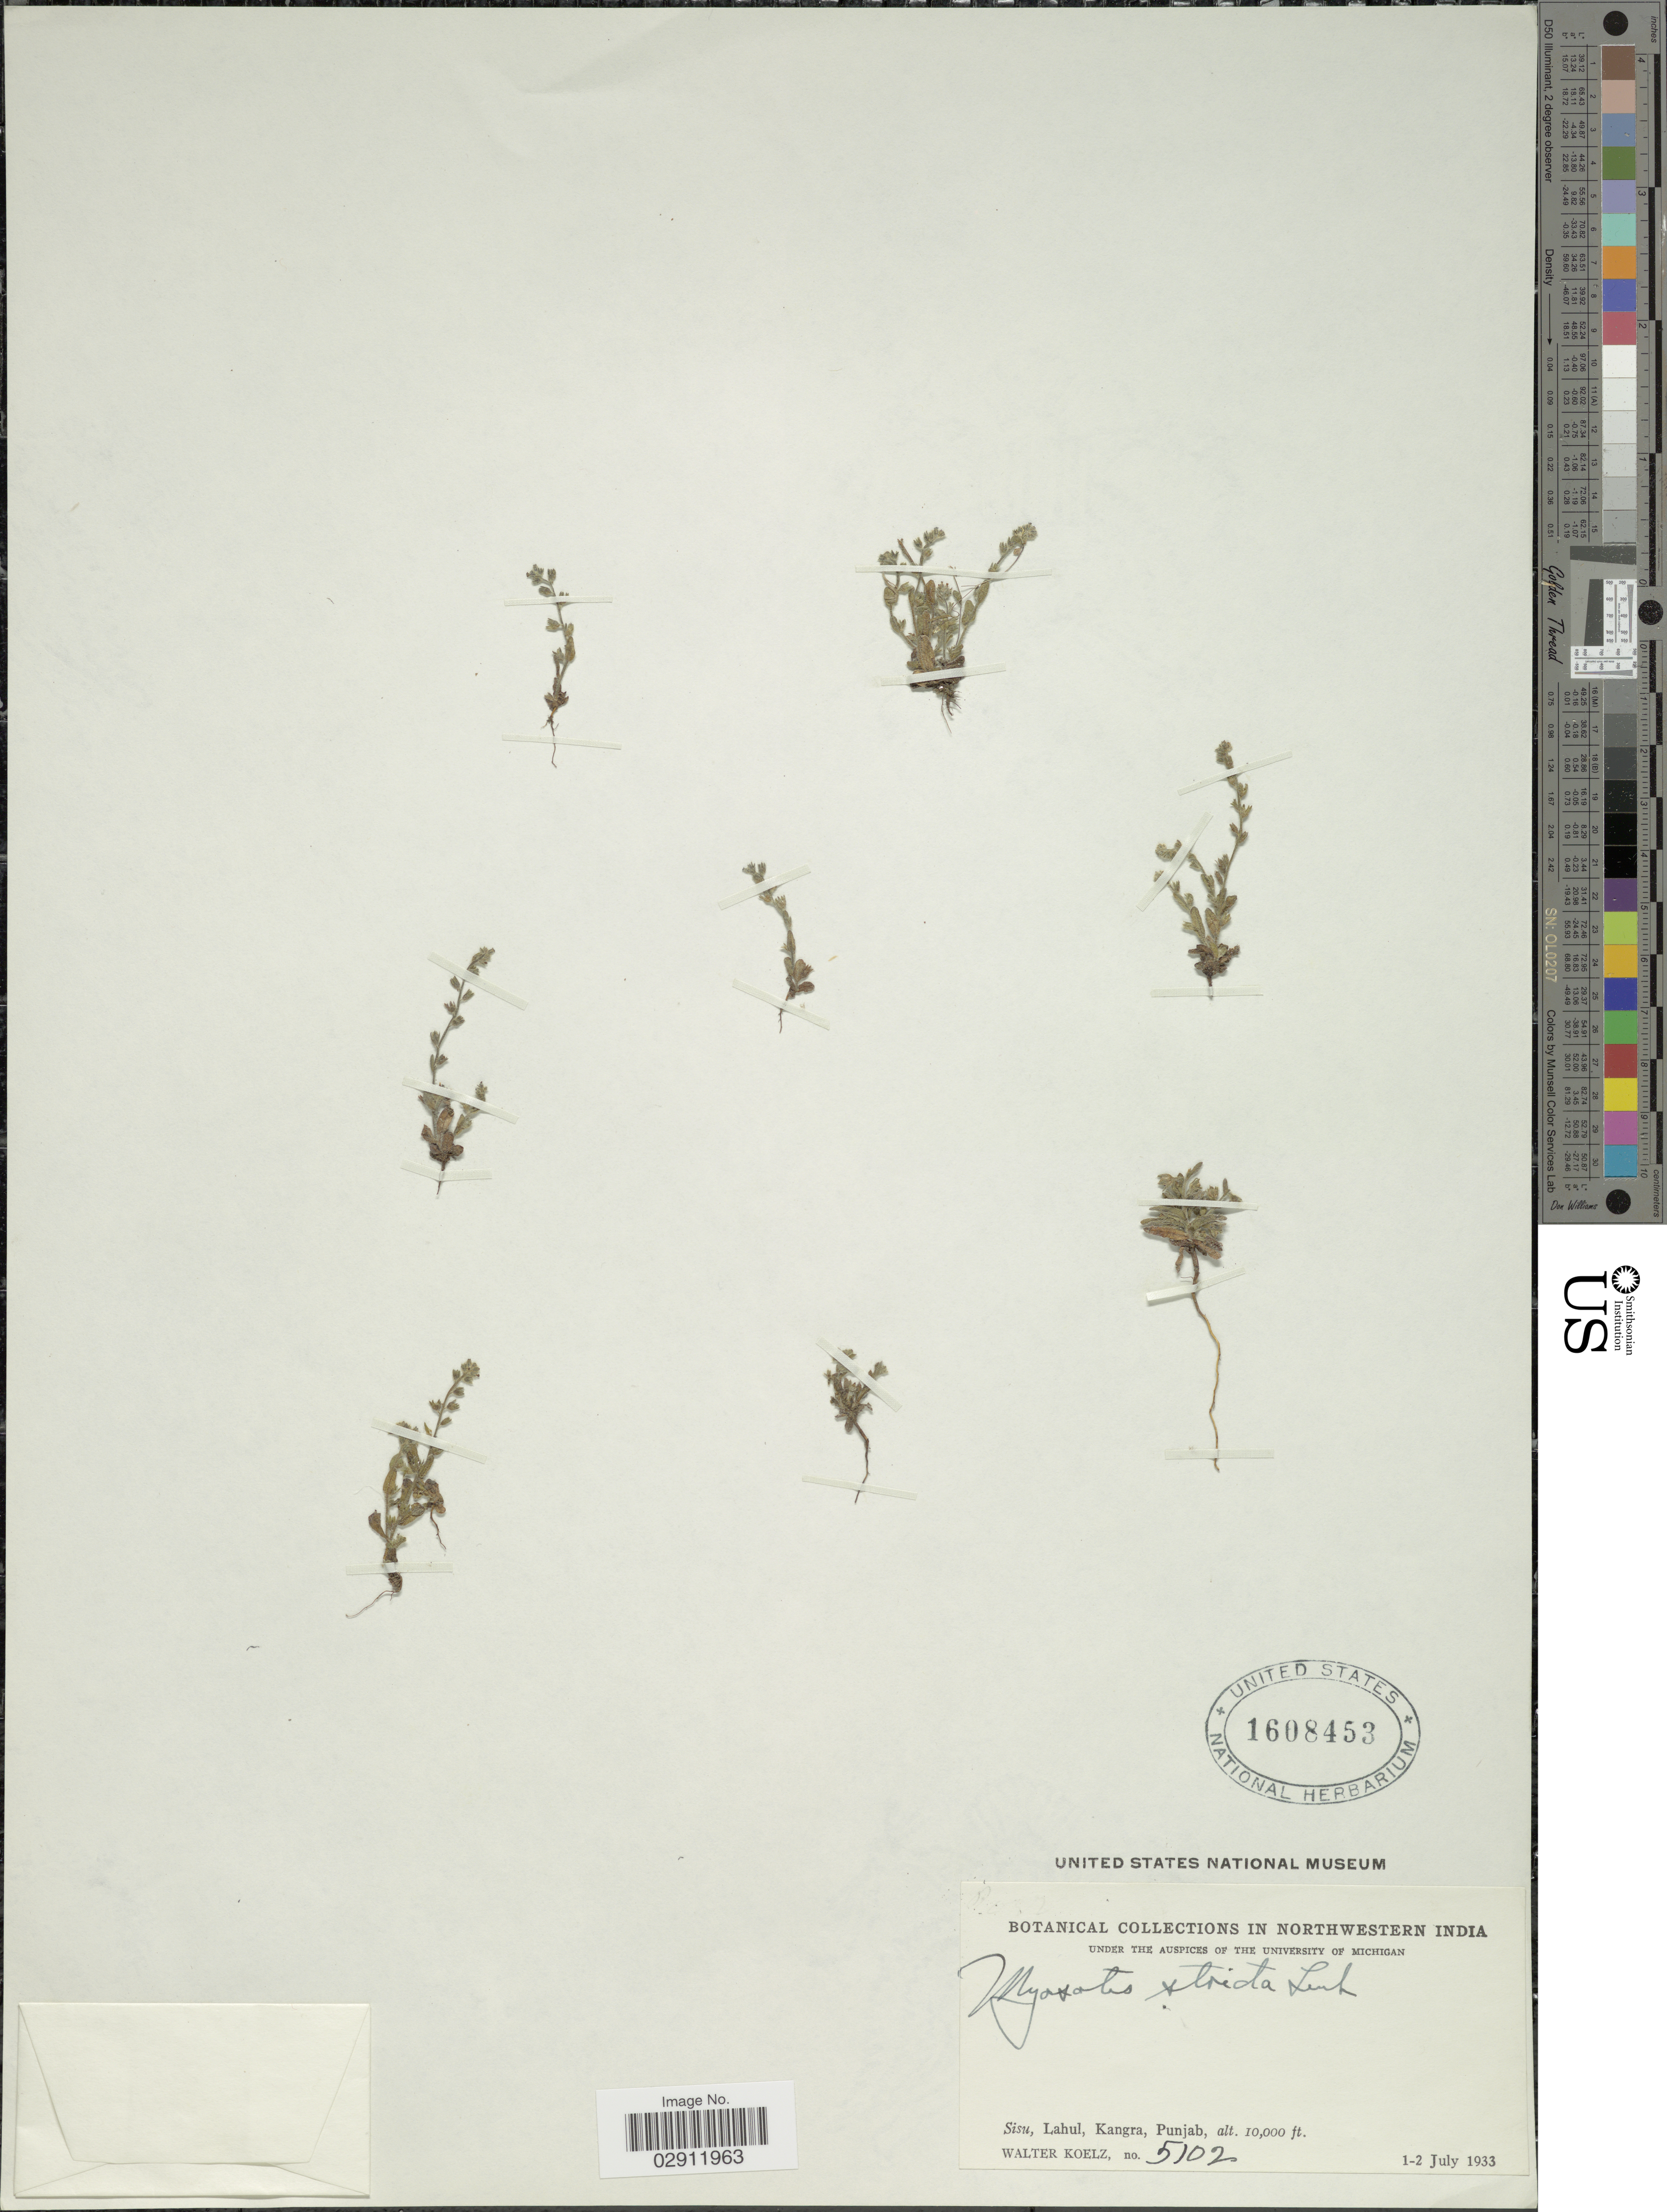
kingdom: Plantae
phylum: Tracheophyta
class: Magnoliopsida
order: Boraginales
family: Boraginaceae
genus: Myosotis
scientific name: Myosotis stricta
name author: Link ex Roem. & Schult.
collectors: W. N. Koelz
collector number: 5102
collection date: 1933-07-01/1933-07-02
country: India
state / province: Punjab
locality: Northwestern India. Sisu, Lahul, Kangra.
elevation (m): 3048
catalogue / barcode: US 1608453